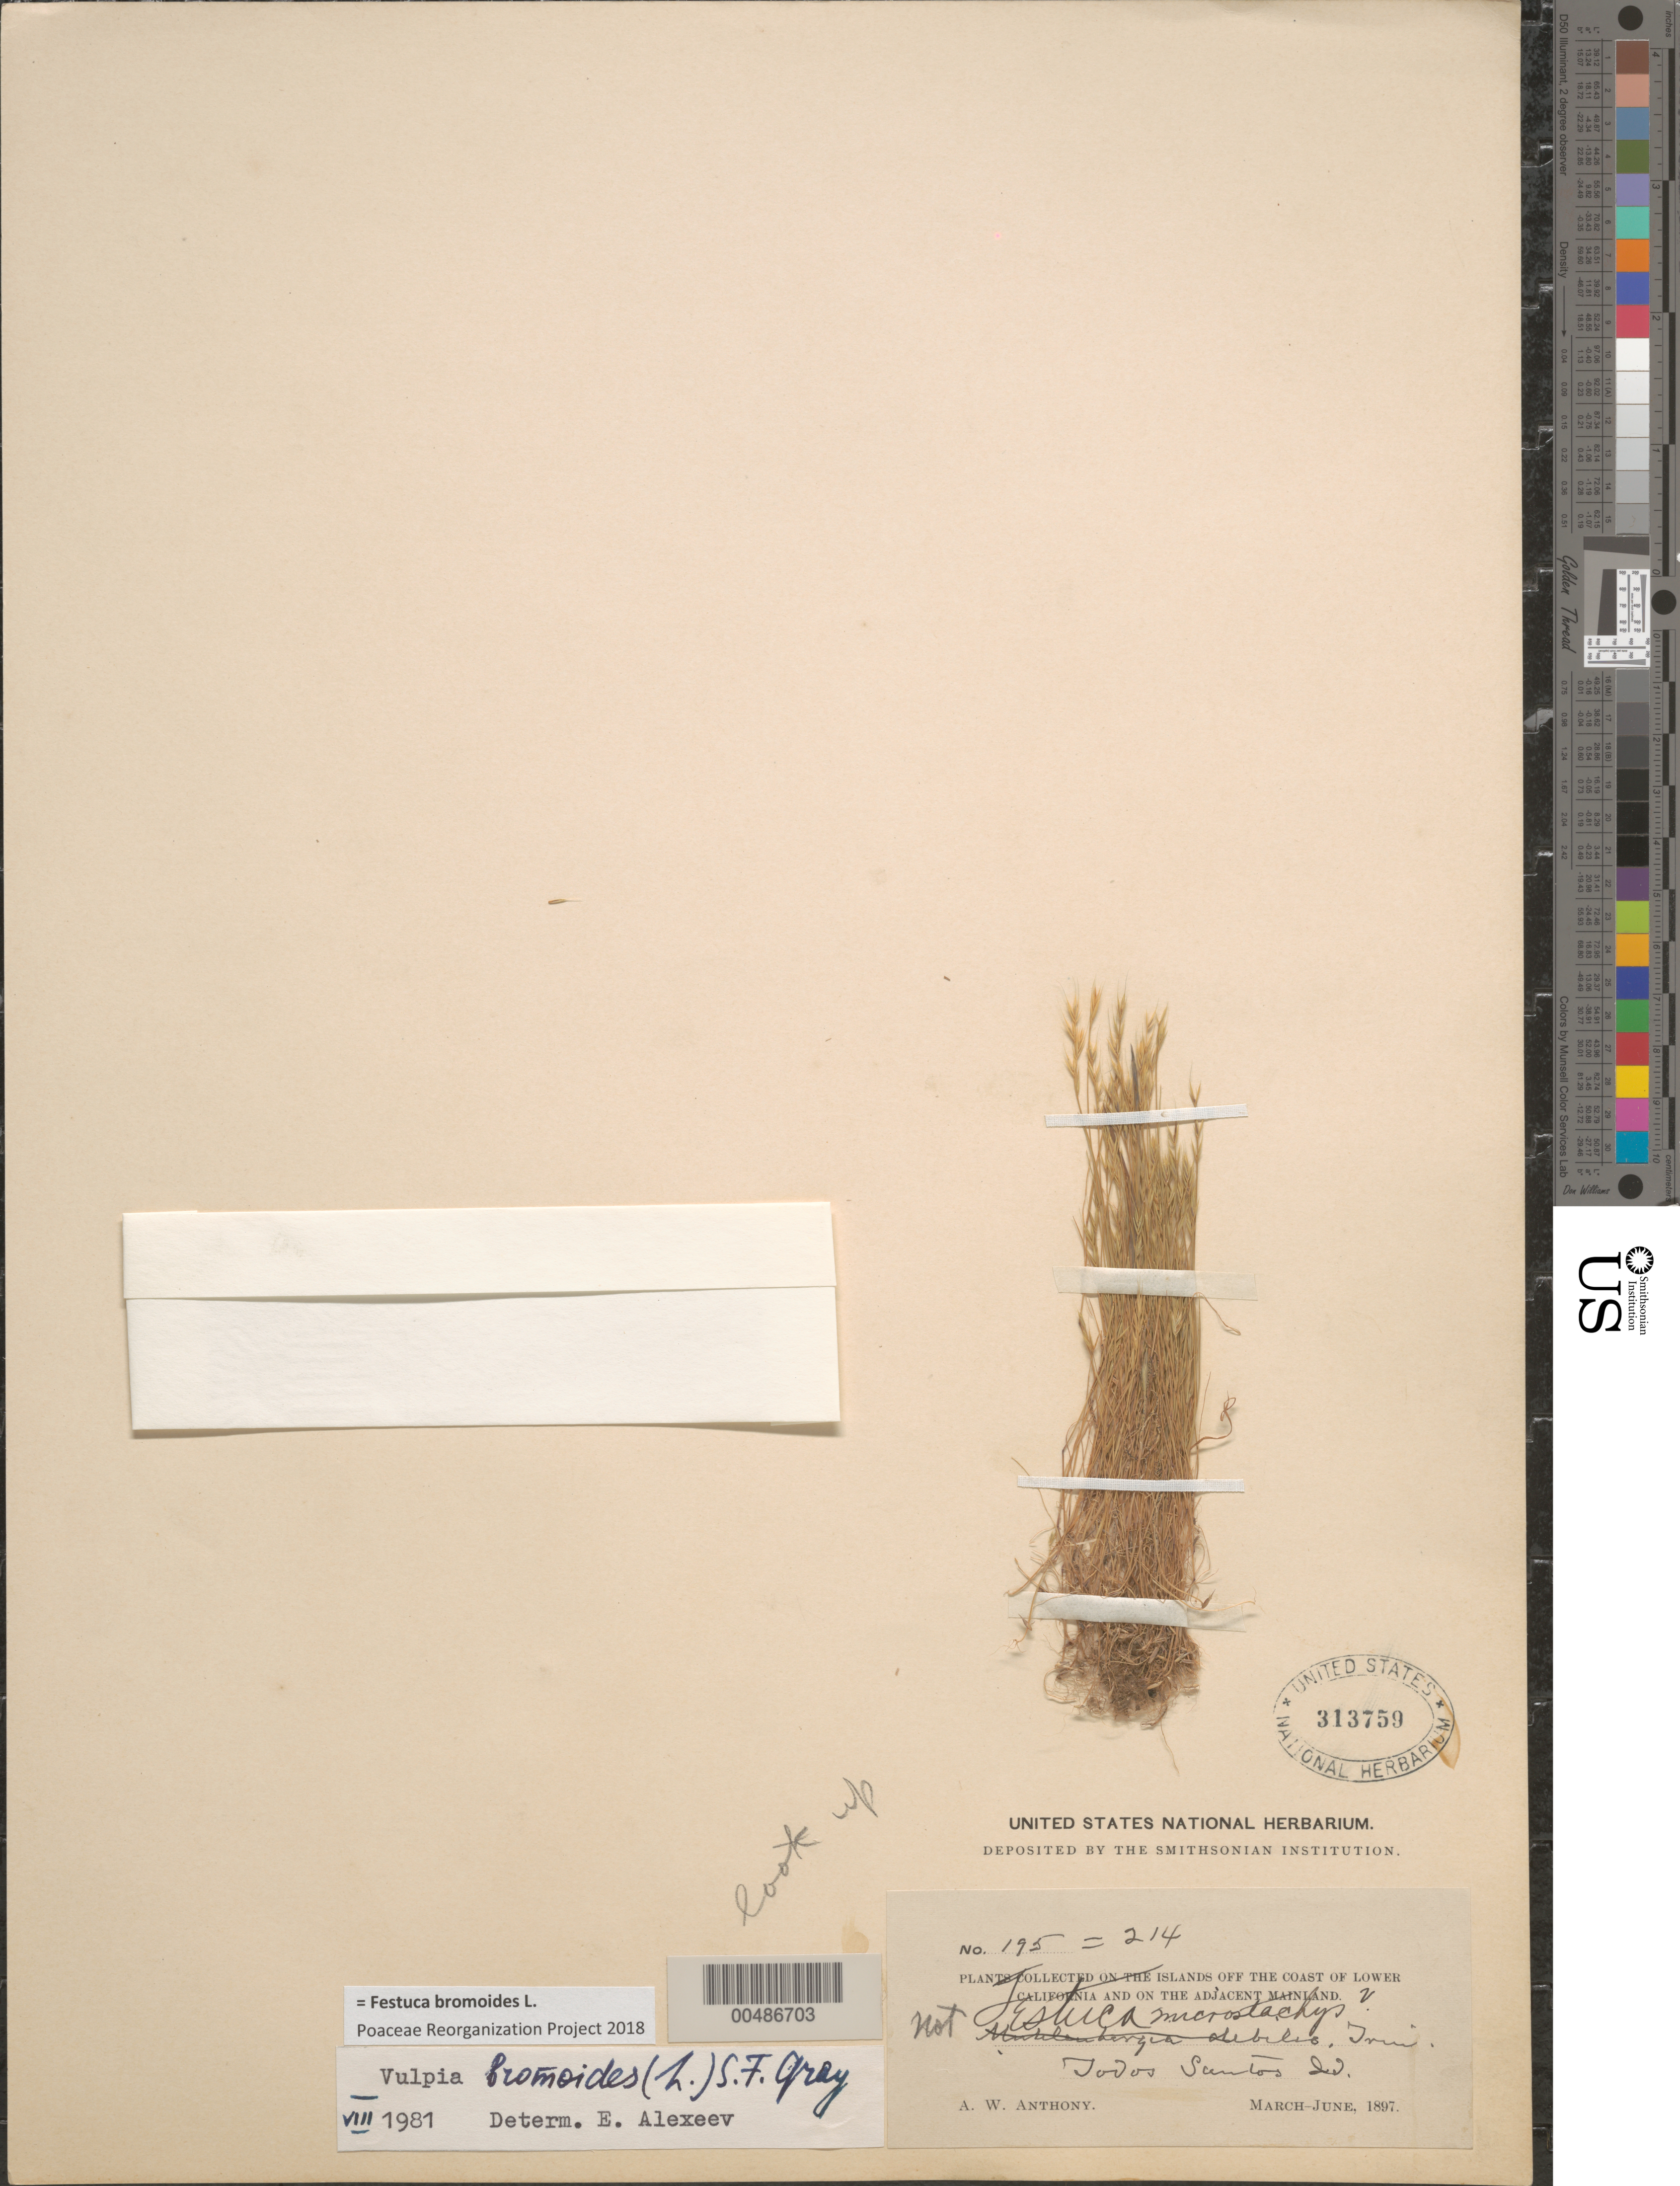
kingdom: Plantae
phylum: Tracheophyta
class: Liliopsida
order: Poales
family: Poaceae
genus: Festuca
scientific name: Festuca bromoides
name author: L.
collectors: A. W. Anthony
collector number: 195 = 214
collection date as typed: Mar 1897 to Jun 1897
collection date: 1897-03/1897-06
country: Mexico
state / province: Baja California Sur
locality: Todos Santos Isl.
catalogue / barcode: US 313759